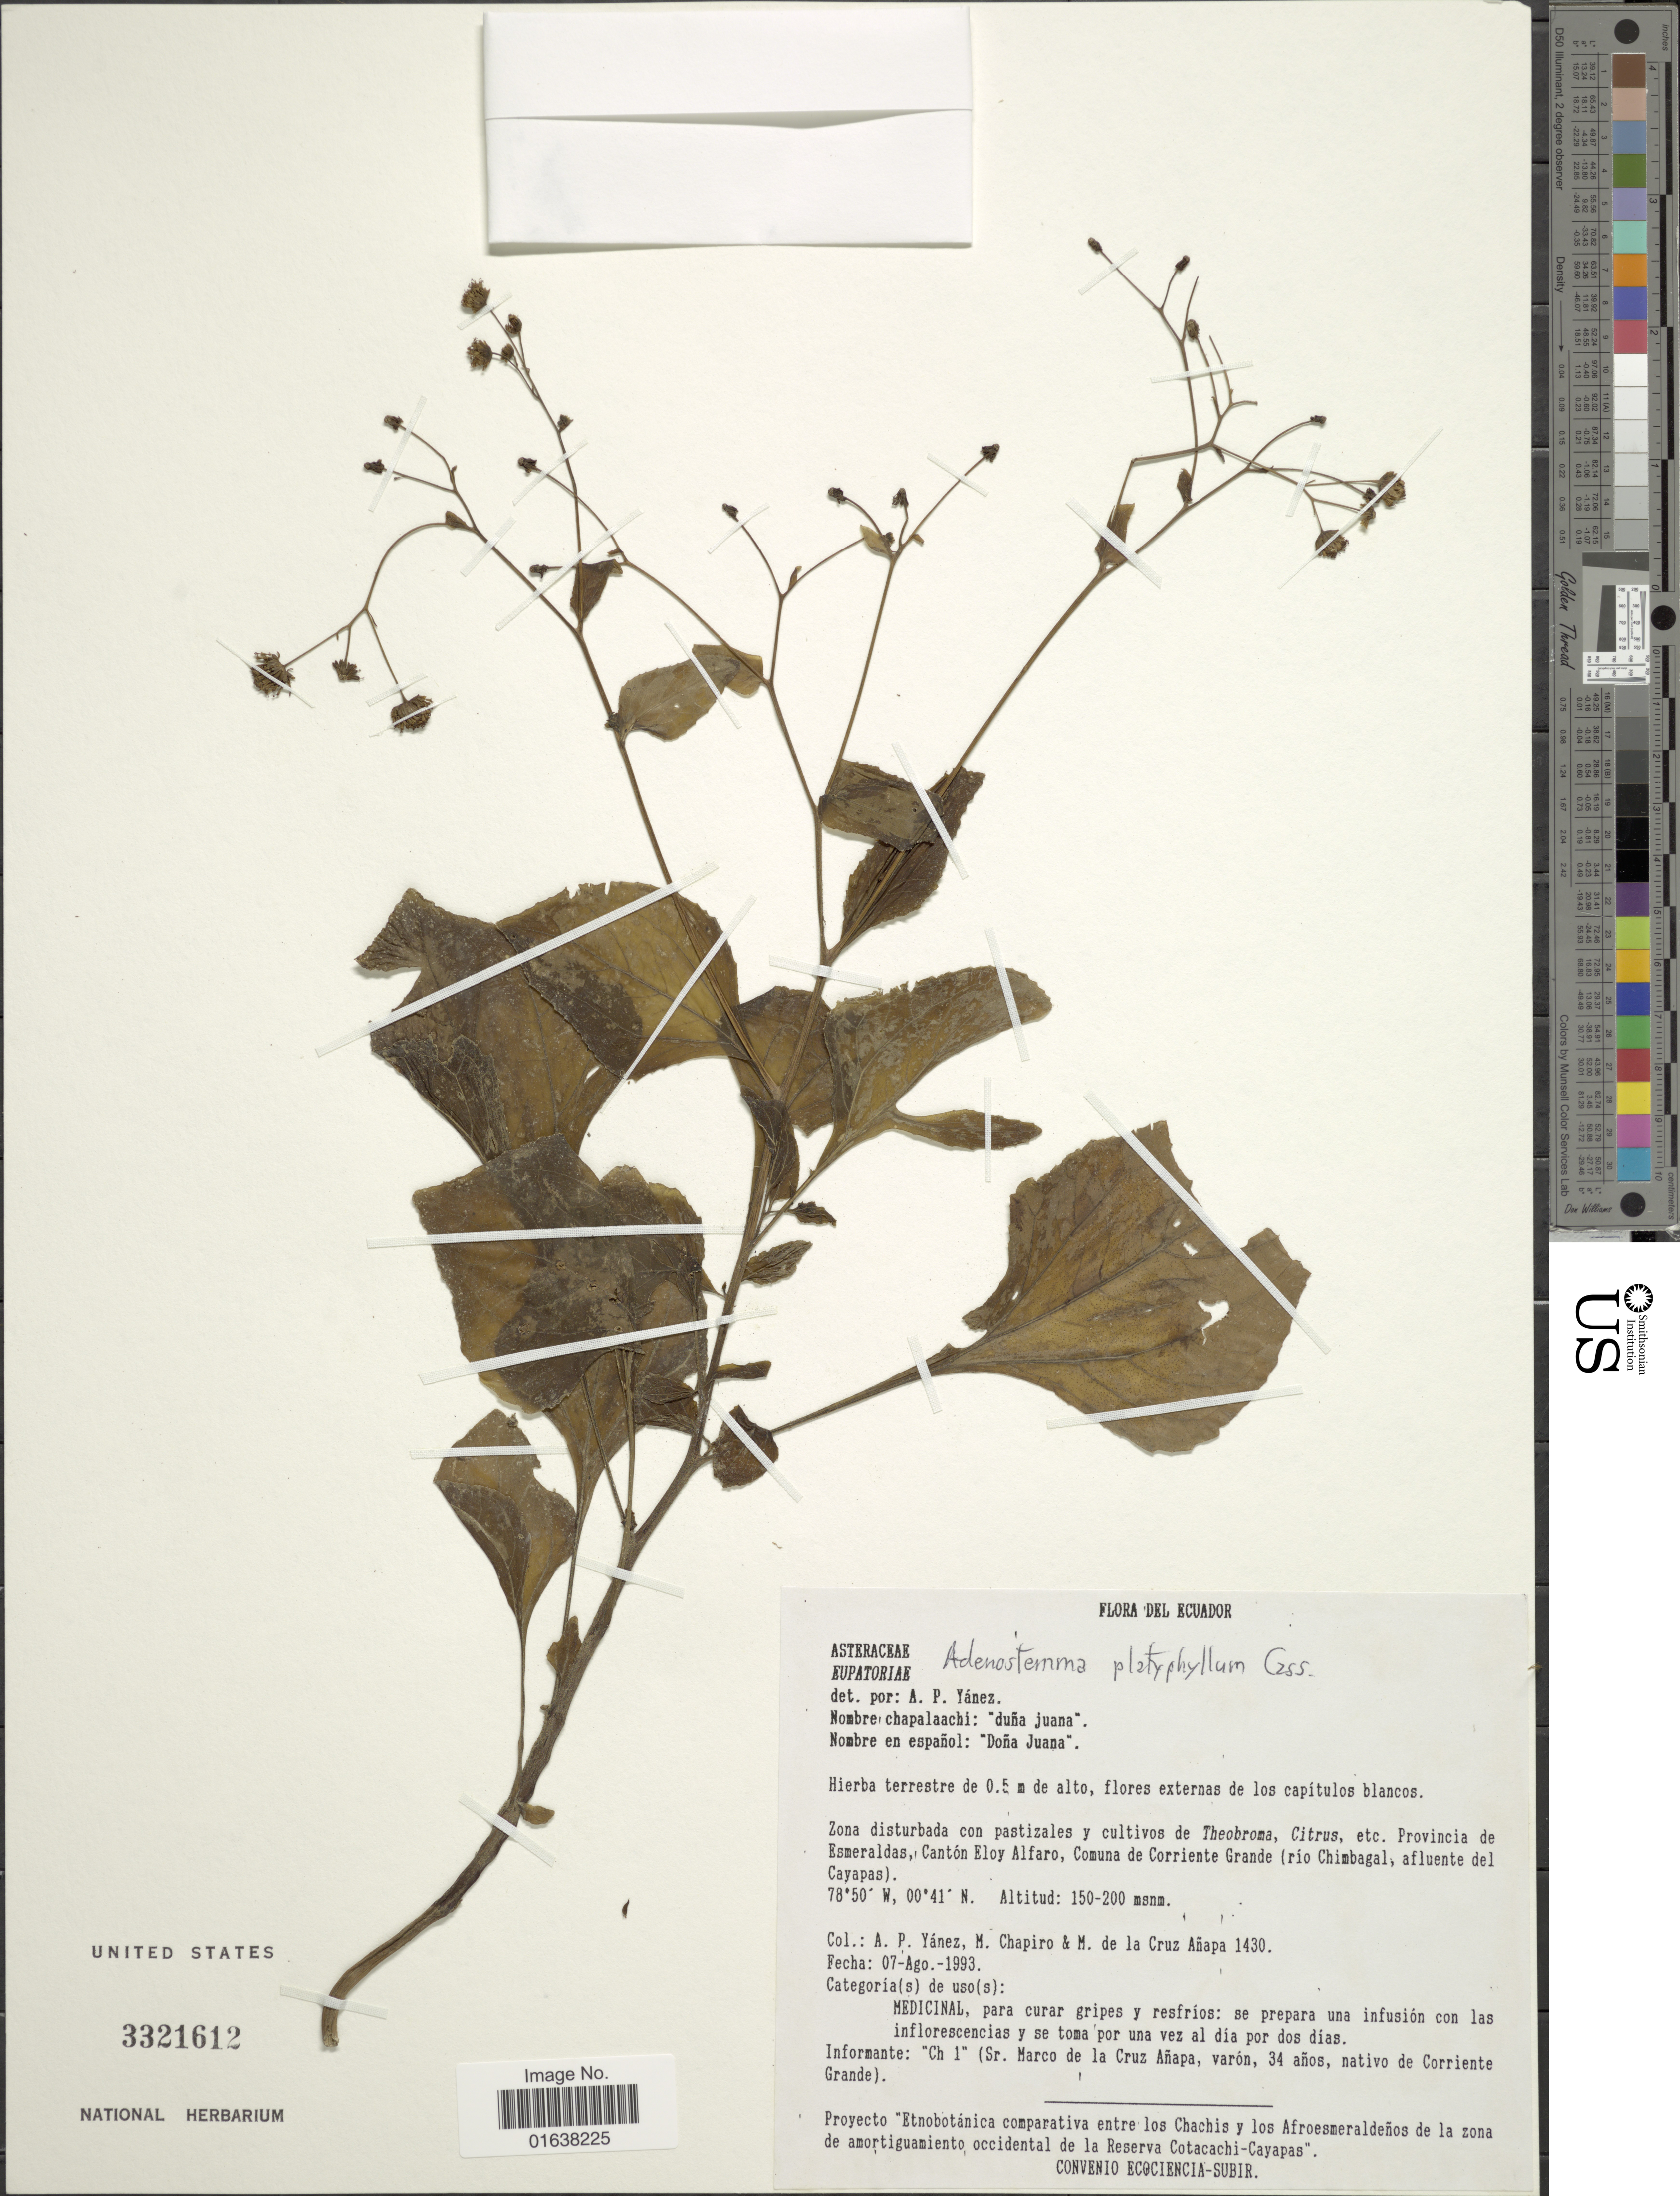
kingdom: Plantae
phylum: Tracheophyta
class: Magnoliopsida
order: Asterales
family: Asteraceae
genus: Adenostemma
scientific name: Adenostemma platyphyllum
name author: Cass.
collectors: A. Yánez, M. Chapiro & M. de la Cruz Añapa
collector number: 1430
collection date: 1993-08-07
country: Ecuador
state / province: Esmeraldas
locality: Provincia de Esmeraldas, Canton Elow Alfaro, Comuna de Corrientes Grande (rio Chimbagal), afluente del Cayapas)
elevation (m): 150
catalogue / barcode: US 3321612